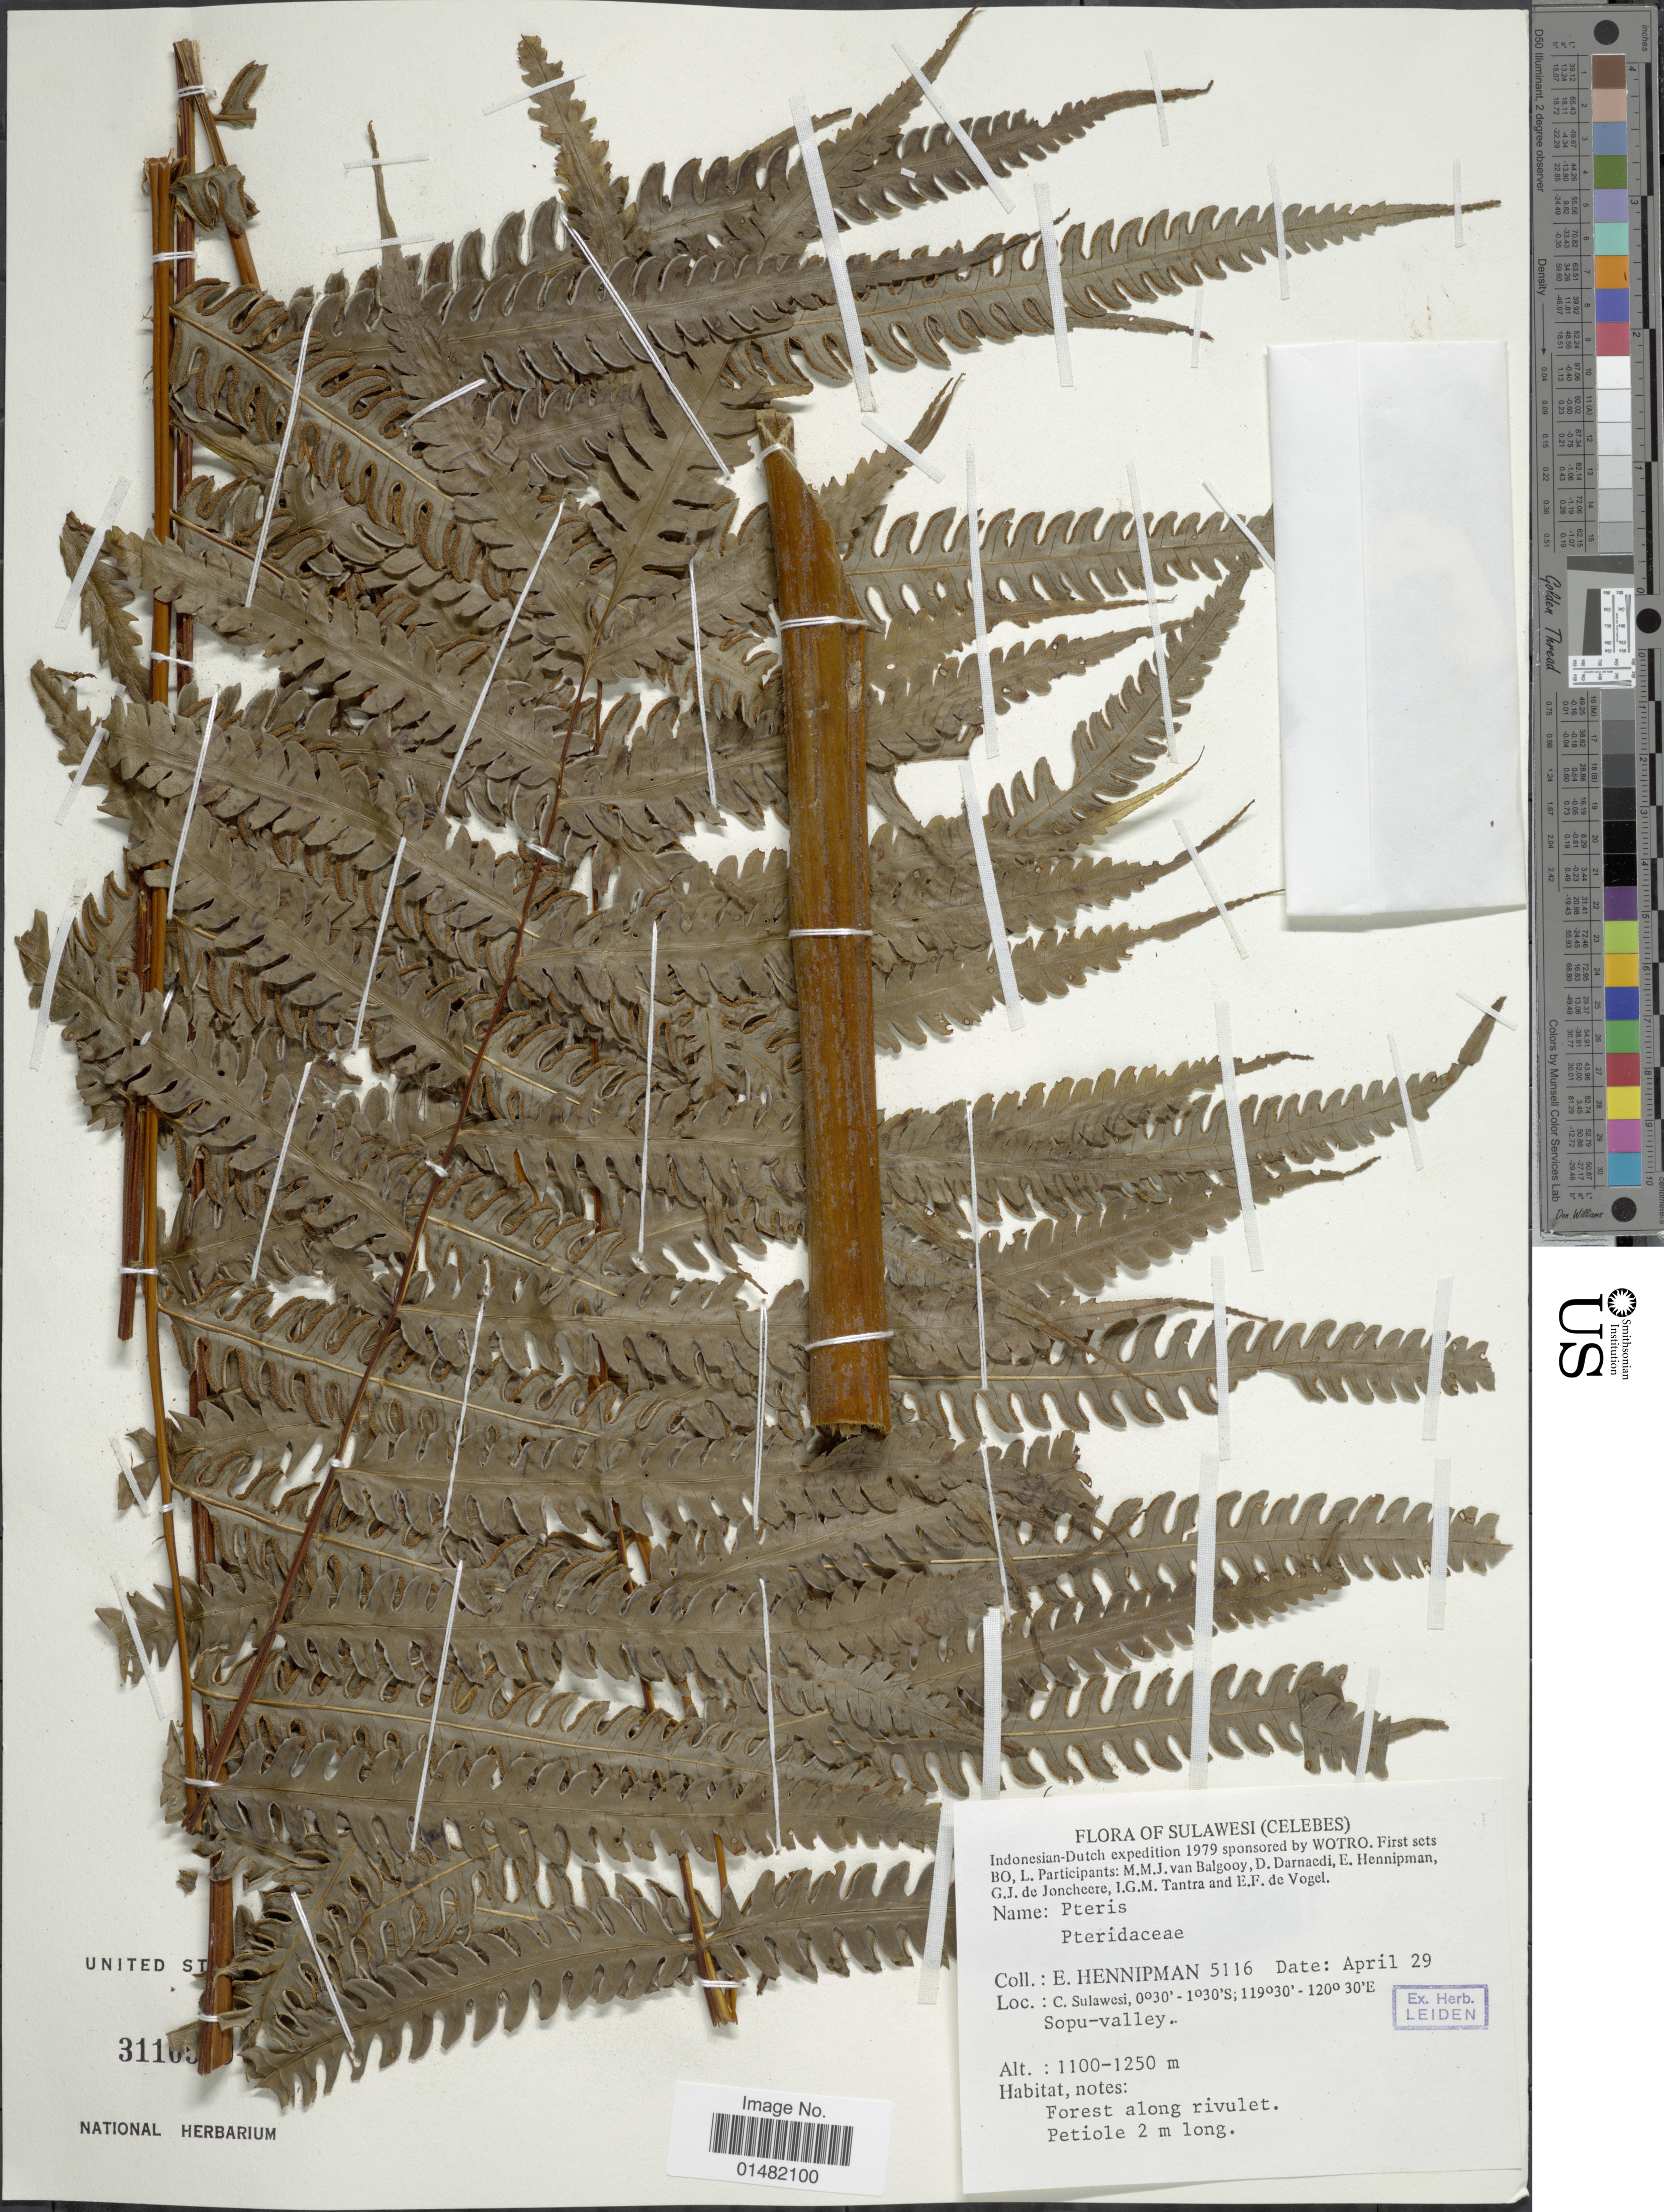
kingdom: Plantae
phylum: Tracheophyta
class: Polypodiopsida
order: Polypodiales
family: Pteridaceae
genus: Pteris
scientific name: Pteris sp.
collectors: E. Hennipman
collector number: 5116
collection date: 1979-04-29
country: Indonesia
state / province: Sulawesi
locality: (Celebes), C. Sulawesi, Sopu-valley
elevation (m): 1100